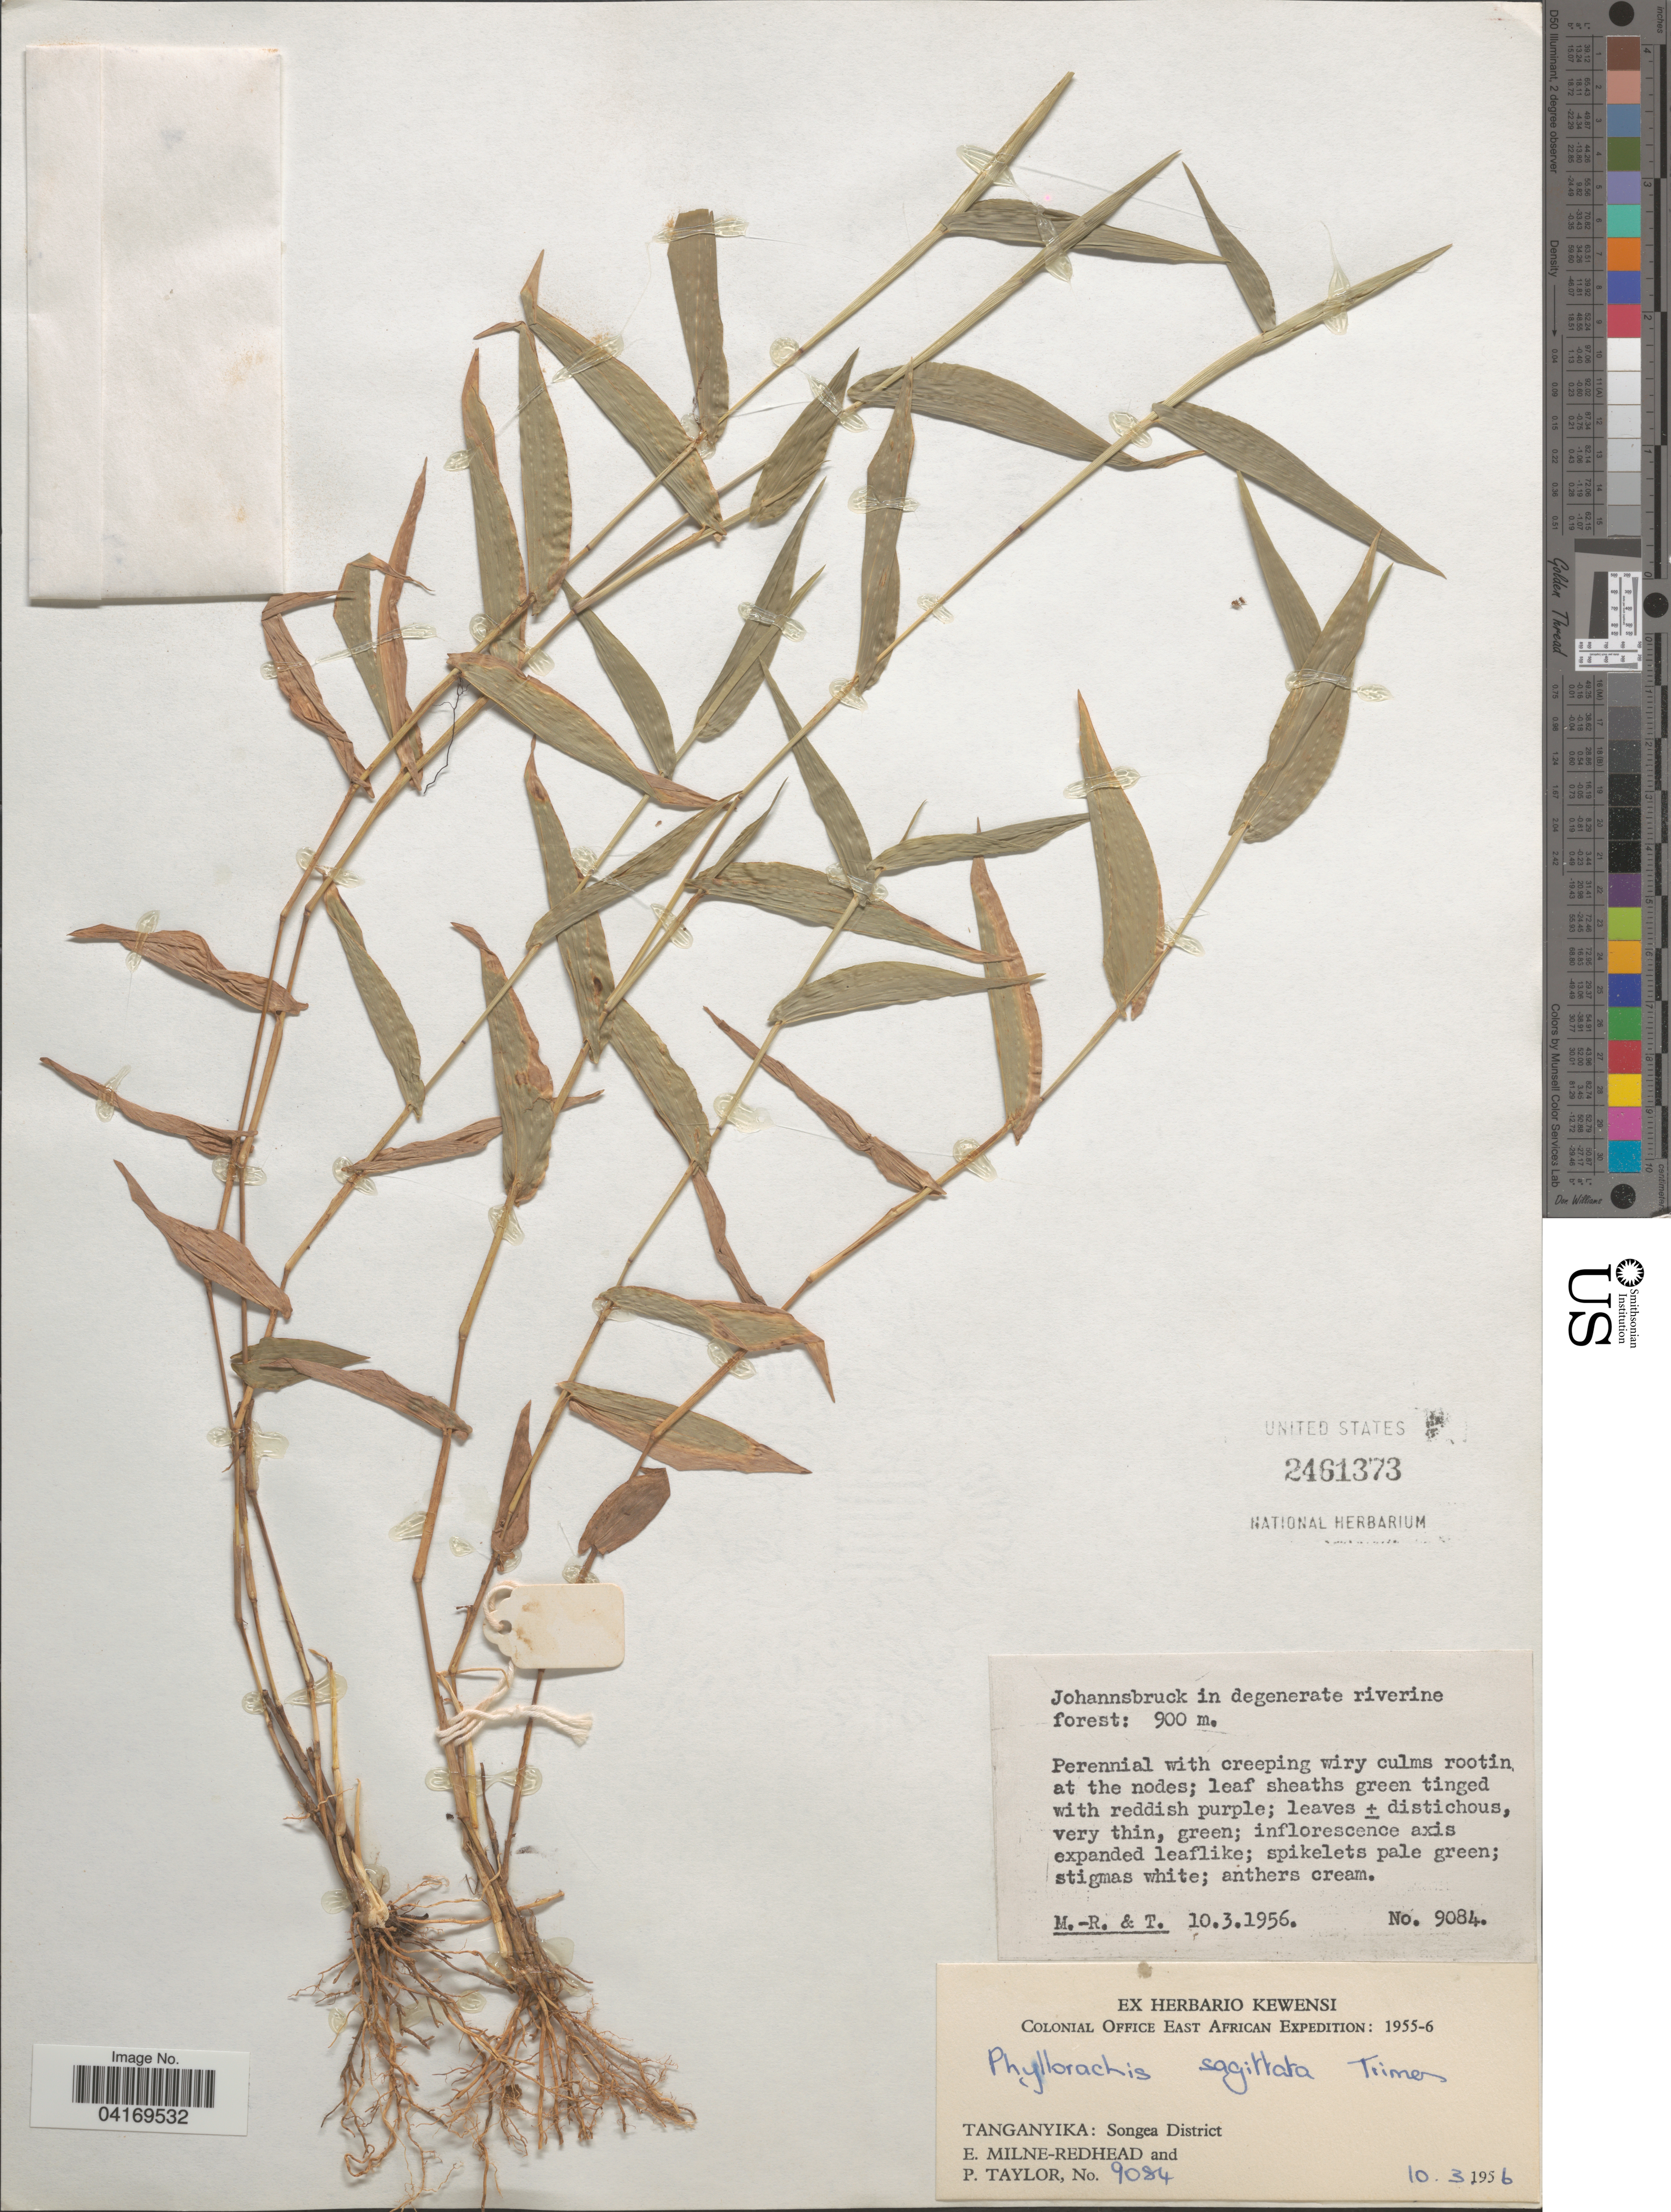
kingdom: Plantae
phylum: Tracheophyta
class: Liliopsida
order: Poales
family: Poaceae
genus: Phyllorachis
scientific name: Phyllorachis sagittata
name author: Trimen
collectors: E. W. Milne-Redhead & P. Taylor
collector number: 9084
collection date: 1956-03-10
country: Tanzania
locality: Colonial Office East African Expedition: 1955-6. Tanganyika: Songea District. Johannsbruck in degenerate riverine forest.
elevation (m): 900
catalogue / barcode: US 2461373